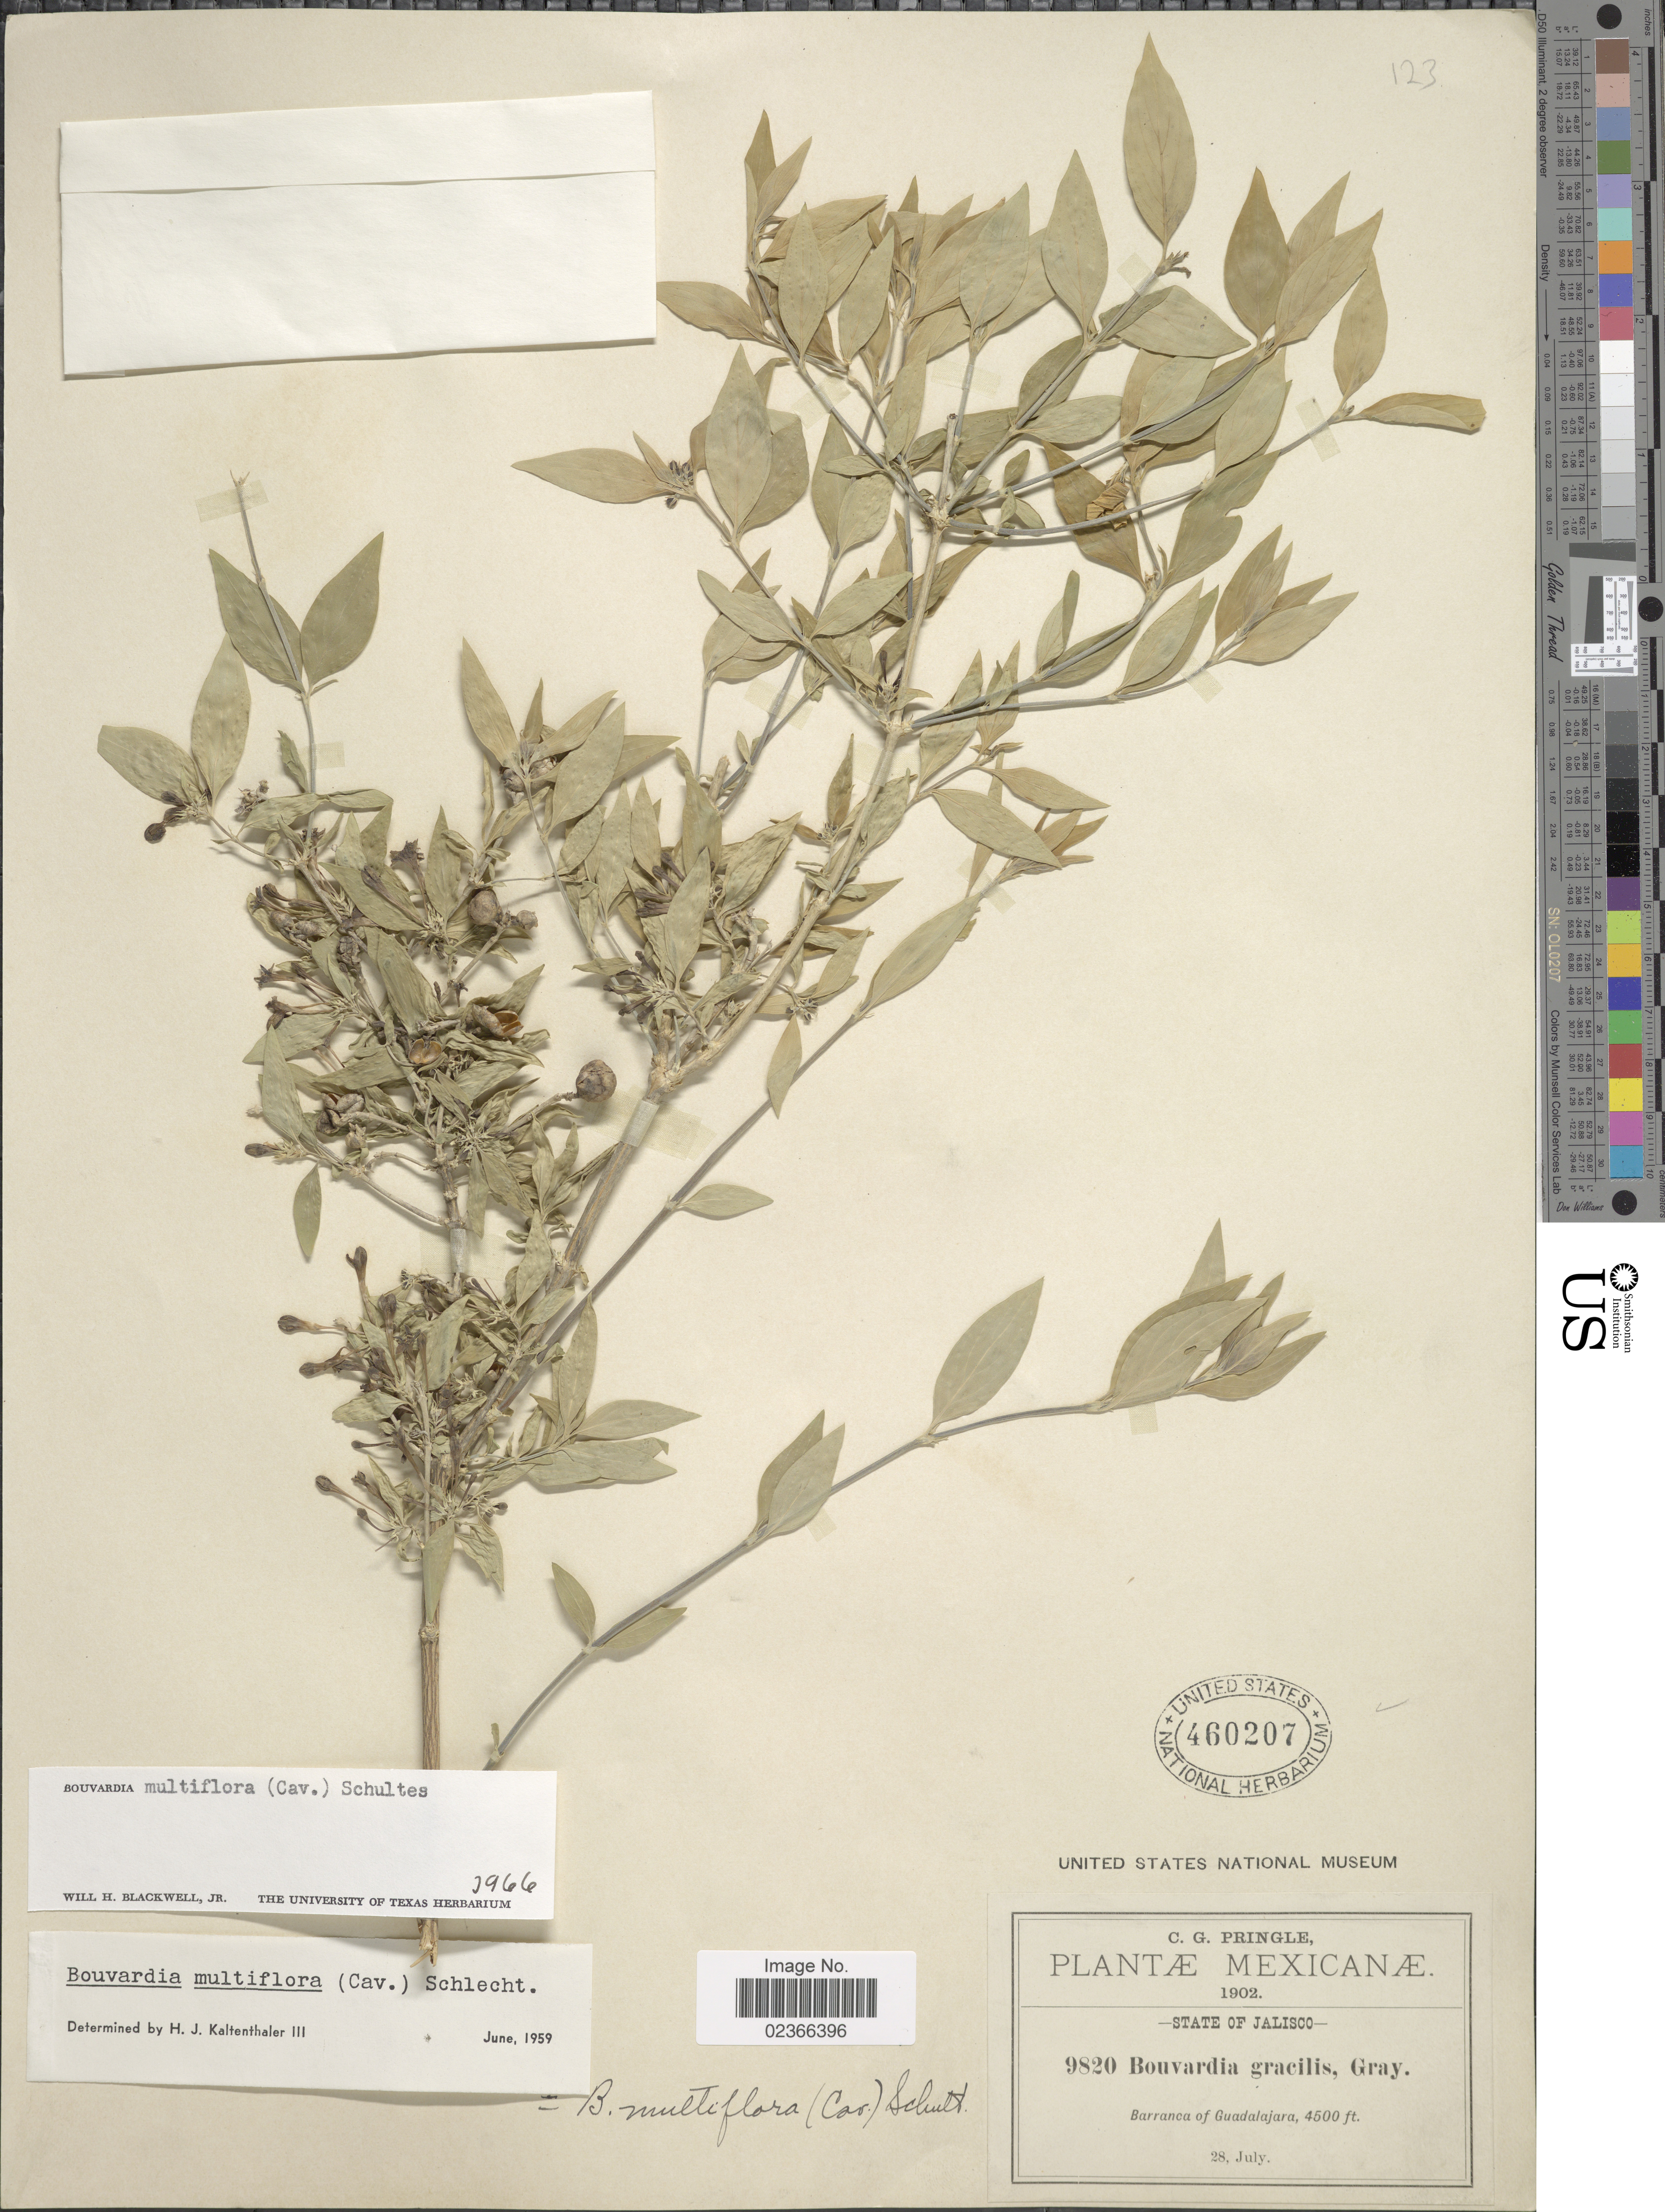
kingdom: Plantae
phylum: Tracheophyta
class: Magnoliopsida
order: Gentianales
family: Rubiaceae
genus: Bouvardia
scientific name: Bouvardia multiflora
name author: (Cav.) Schult.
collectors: C. G. Pringle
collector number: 9820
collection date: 1902-07-28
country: Mexico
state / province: Jalisco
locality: Barranca of Guadalajara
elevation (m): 1372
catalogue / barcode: US 460207